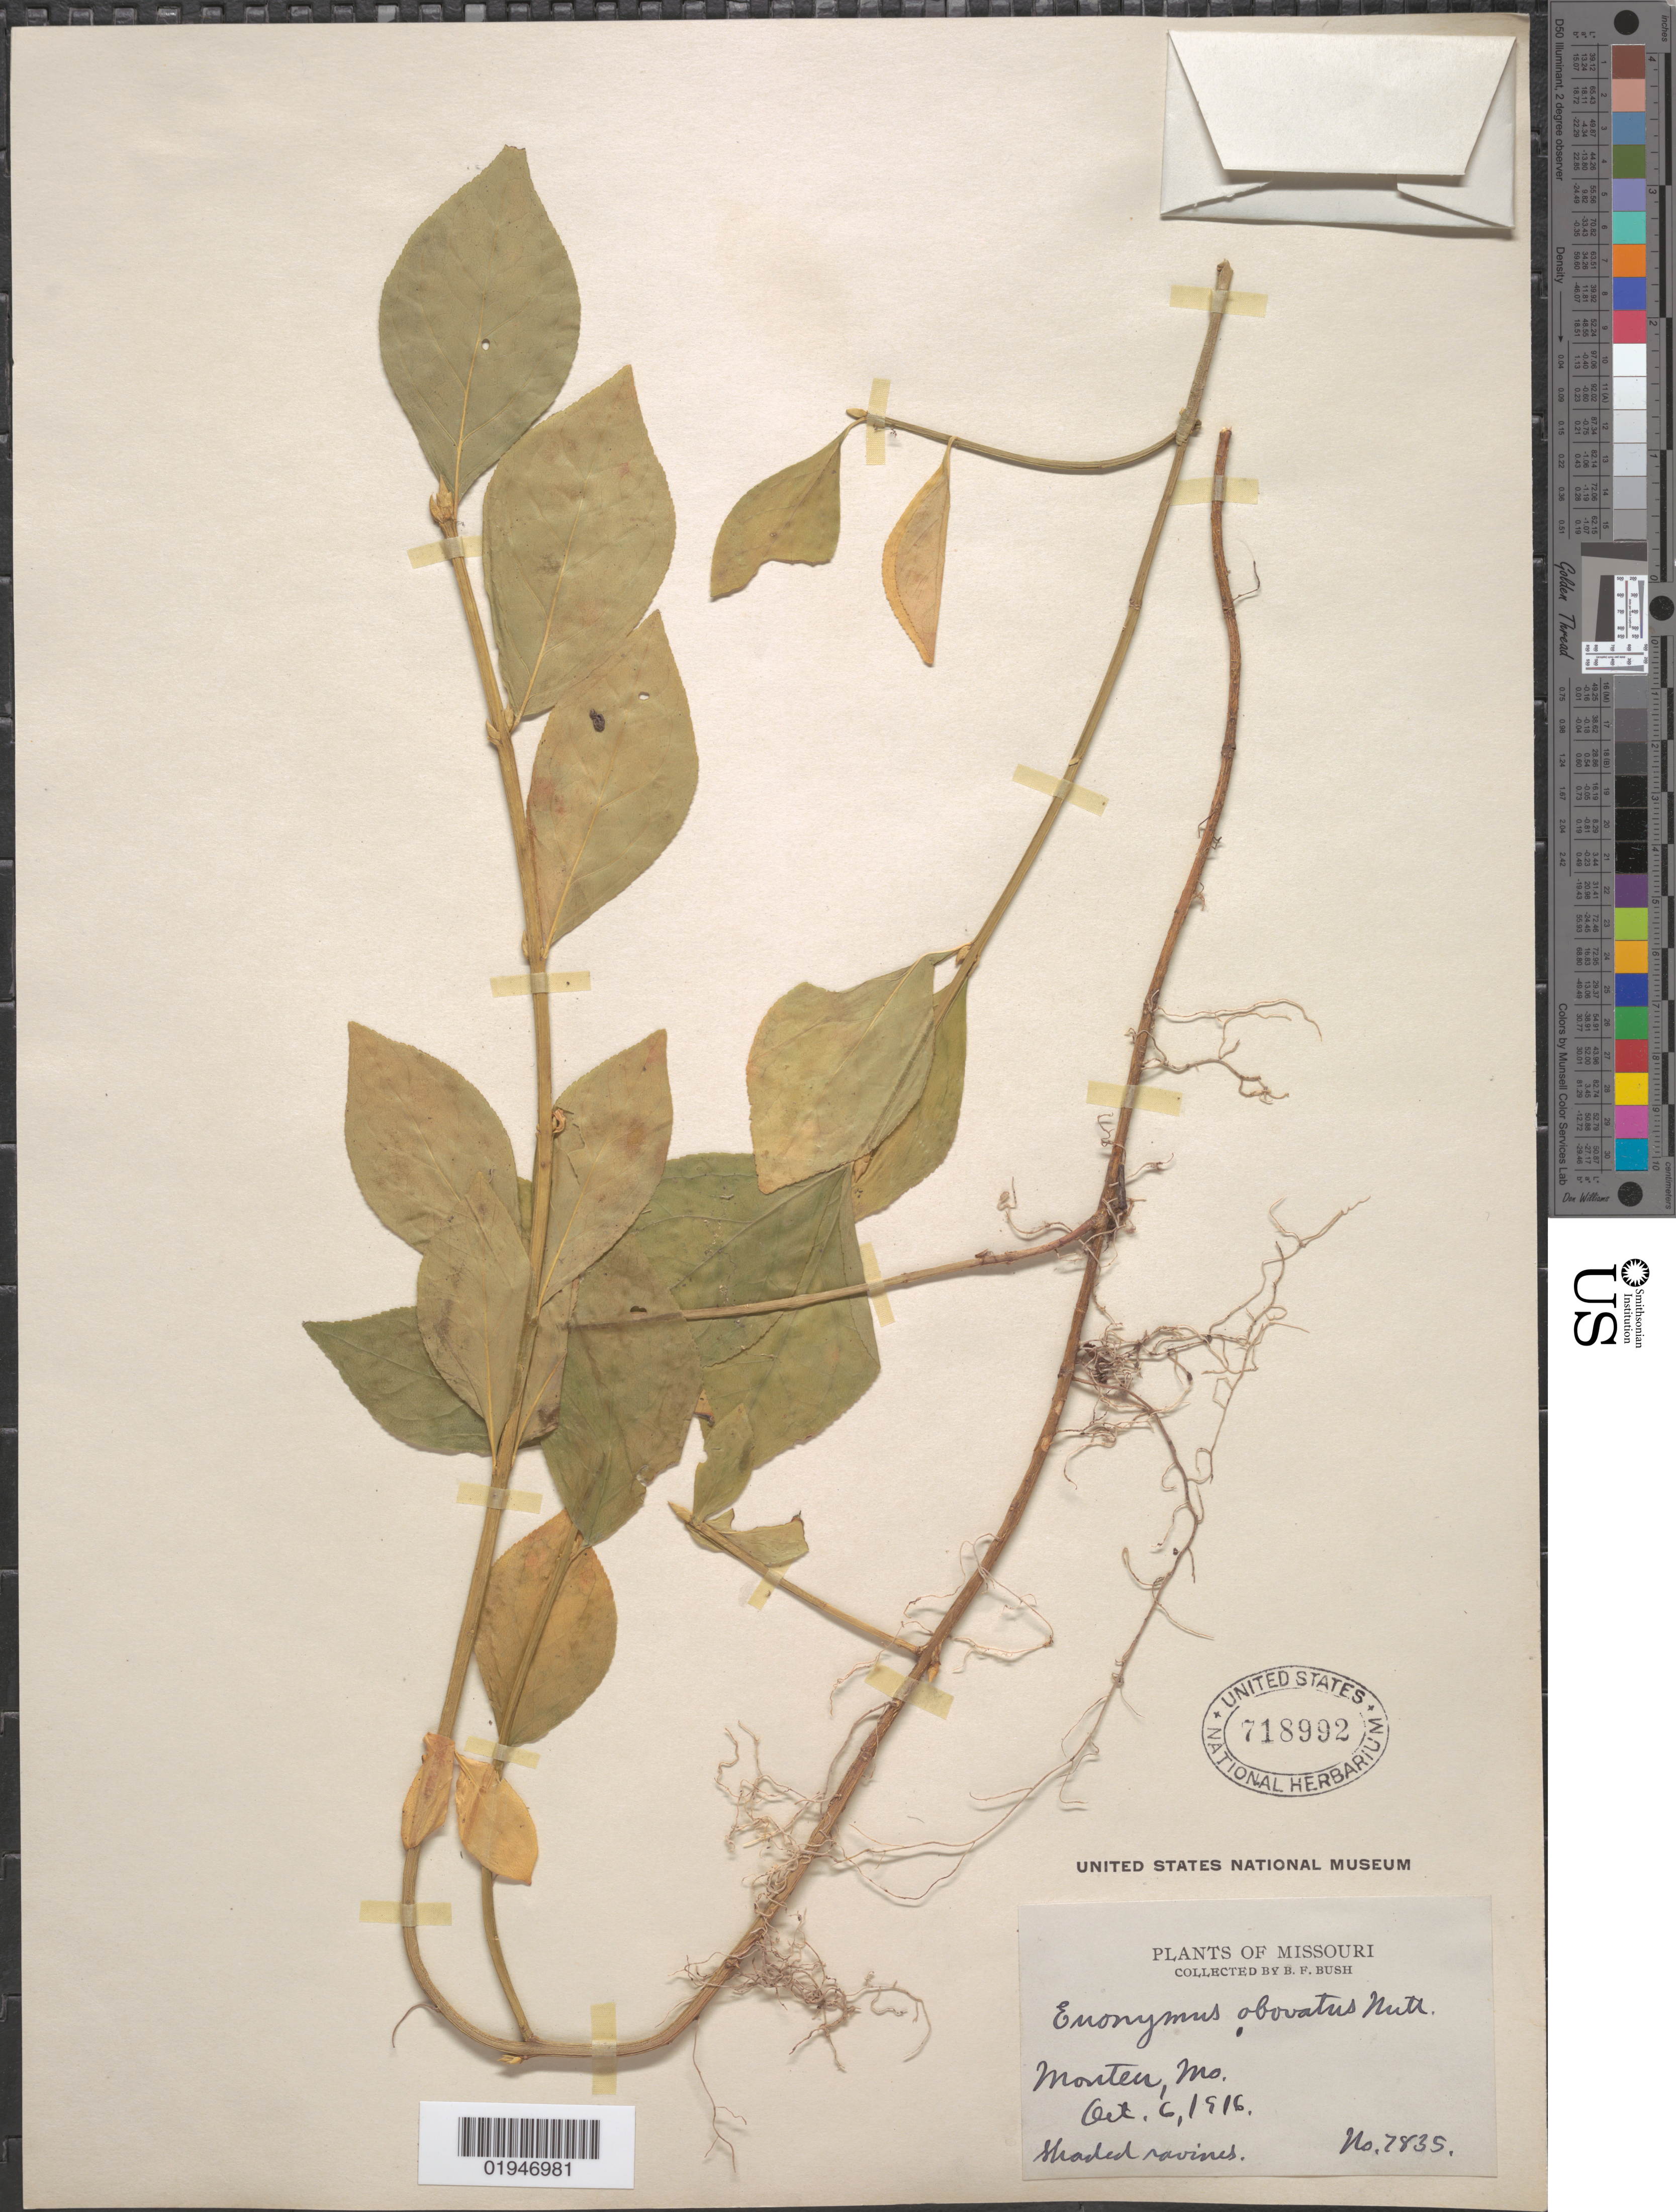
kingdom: Plantae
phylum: Tracheophyta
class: Magnoliopsida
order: Celastrales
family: Celastraceae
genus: Euonymus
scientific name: Euonymus obovatus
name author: Nutt.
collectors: B. F. Bush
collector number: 7835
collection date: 1916-10-06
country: United States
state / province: Missouri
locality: Monten [?]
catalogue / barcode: US 718992